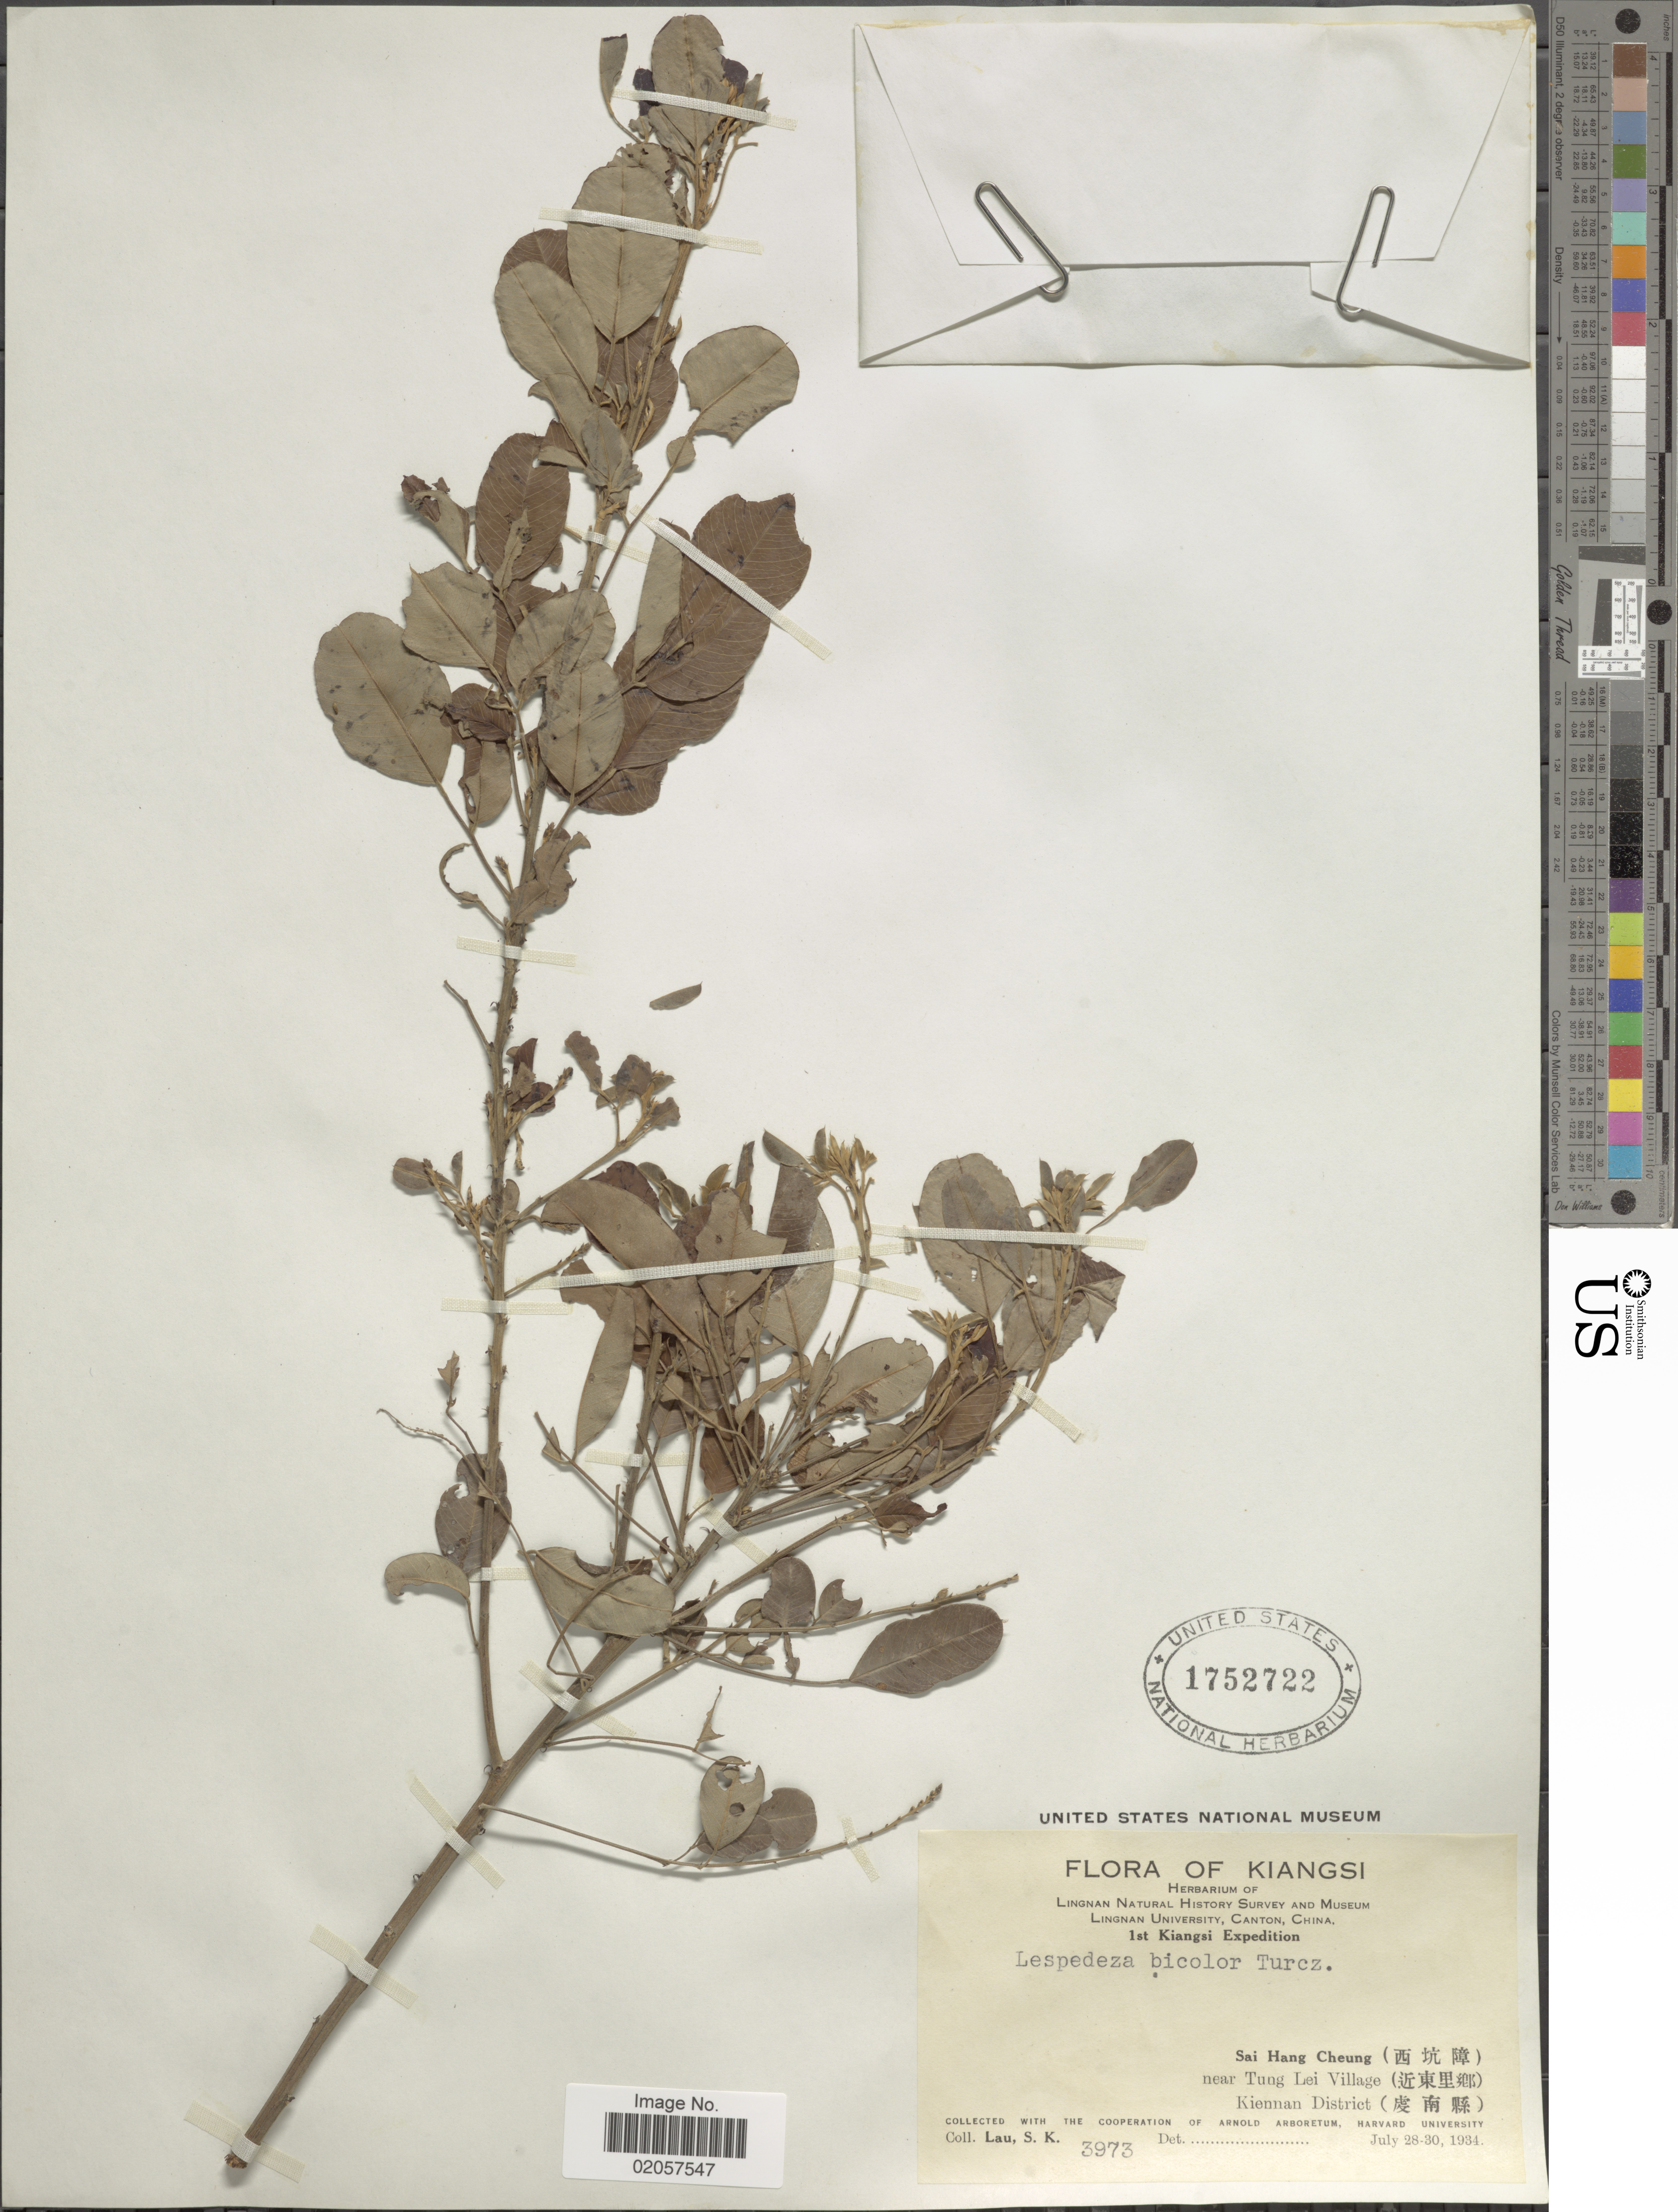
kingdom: Plantae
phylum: Tracheophyta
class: Magnoliopsida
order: Fabales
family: Fabaceae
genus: Lespedeza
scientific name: Lespedeza bicolor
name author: Turcz.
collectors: S. K. Lau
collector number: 3793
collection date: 1934-07-28/1934-07-30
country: China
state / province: Jiangxi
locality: Kiangsi, Sai Hang Cheung ( X), near Tung Lei Village (X), Kienman District (X).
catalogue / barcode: US 1752722